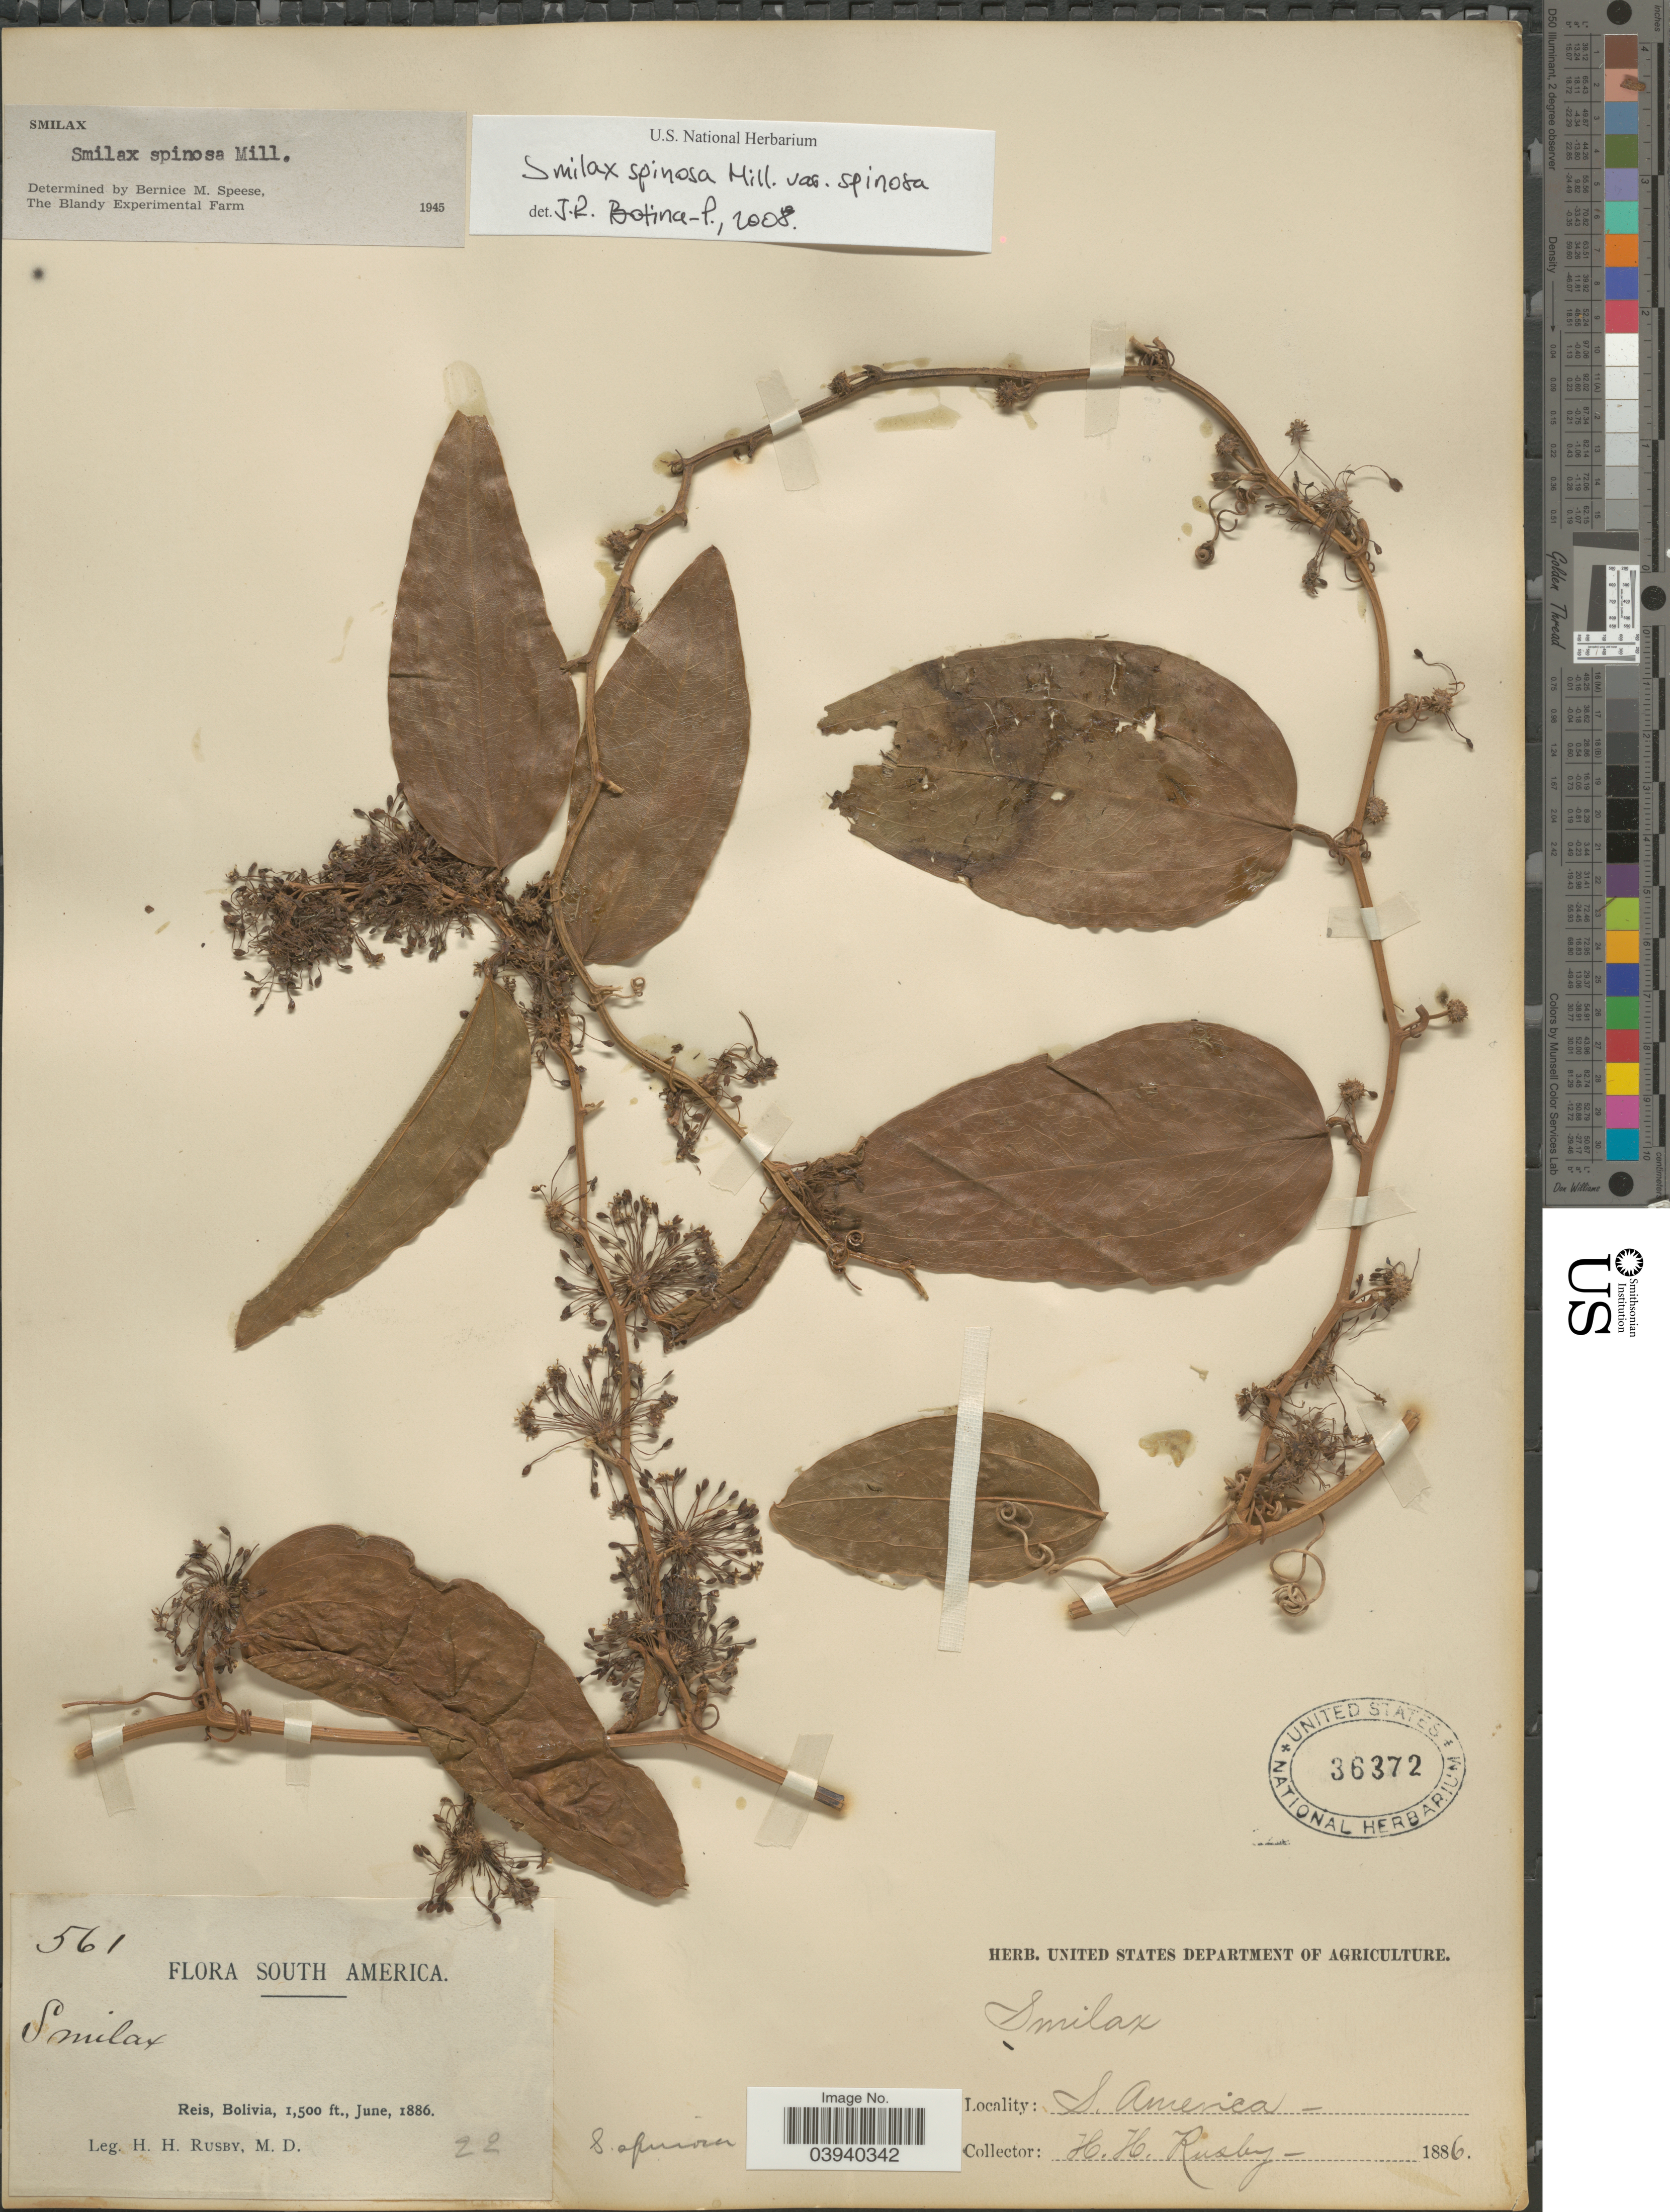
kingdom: Plantae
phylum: Tracheophyta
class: Liliopsida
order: Liliales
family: Smilacaceae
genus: Smilax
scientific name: Smilax spinosa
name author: Mill.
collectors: H. H. Rusby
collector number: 561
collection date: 1886-06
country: Bolivia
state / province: Pando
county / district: Nicolas Suarez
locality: Reis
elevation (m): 457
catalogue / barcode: US 36372